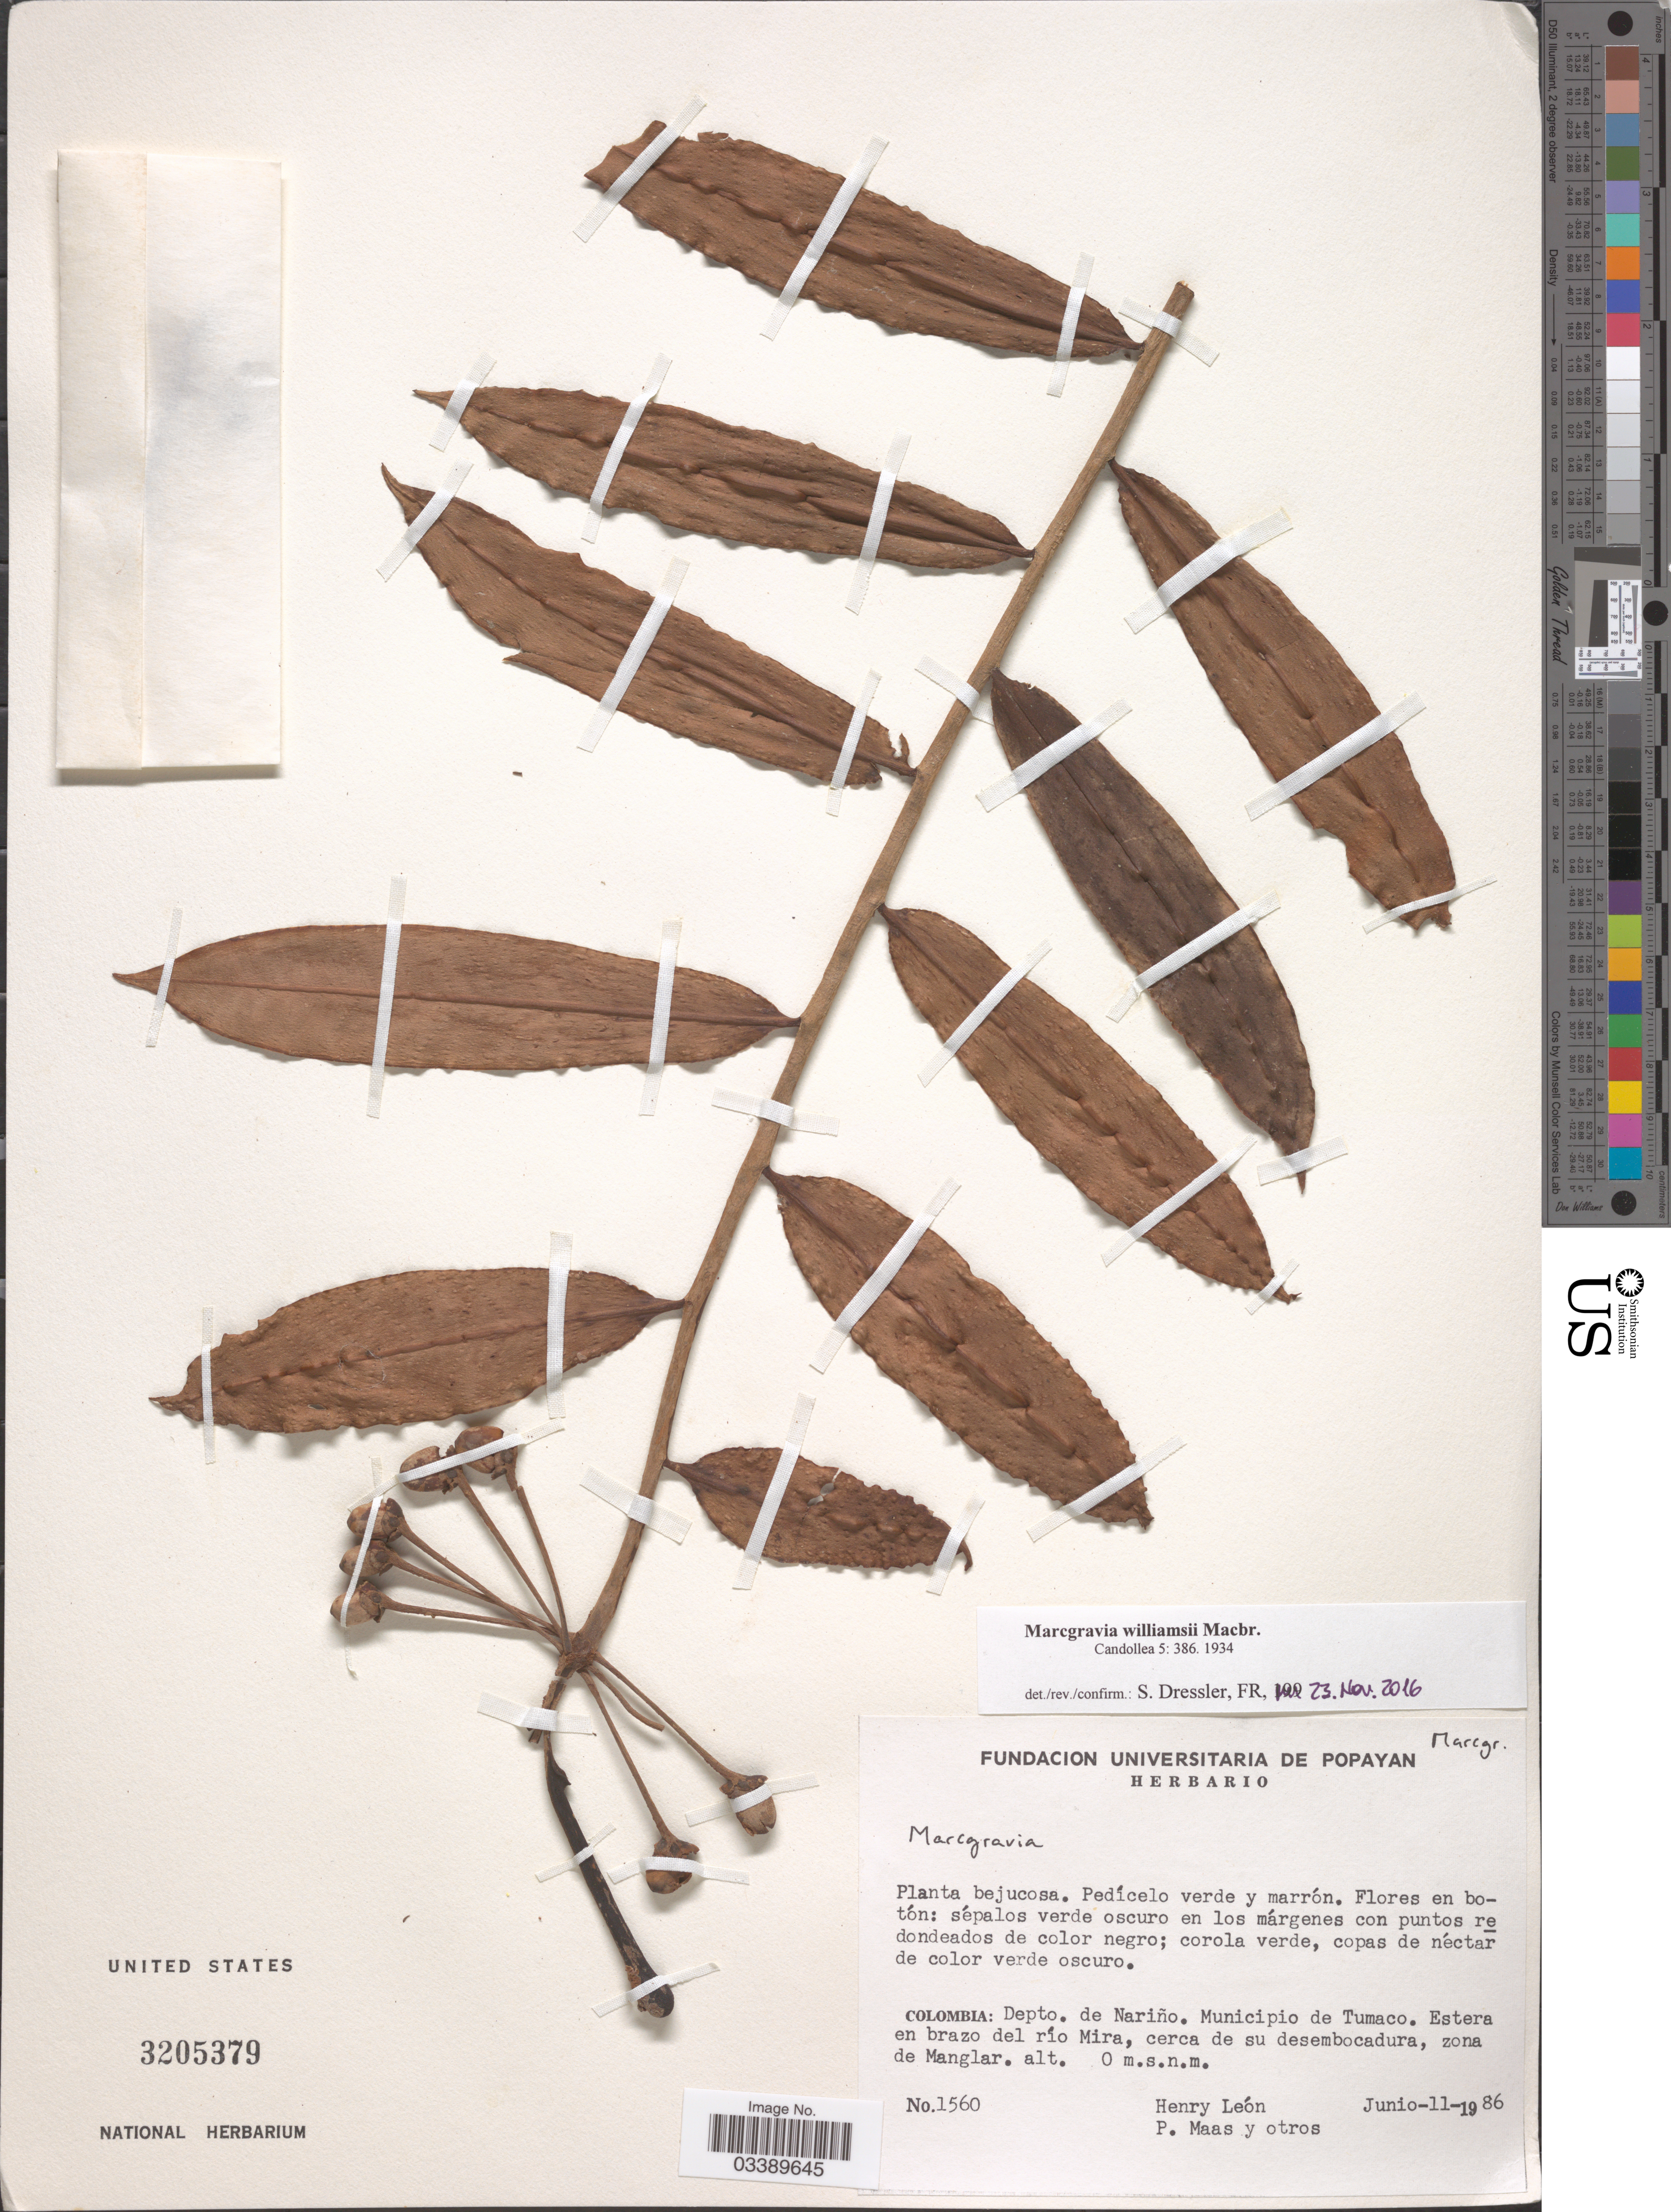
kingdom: Plantae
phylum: Tracheophyta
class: Magnoliopsida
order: Ericales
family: Marcgraviaceae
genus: Marcgravia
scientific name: Marcgravia williamsii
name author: J.F. Macbr.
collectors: Henry Leon, P. Maas & et al.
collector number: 1560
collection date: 1986-06-11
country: Colombia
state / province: Nariño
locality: Depto. de Nariño. Municipio de Tumaco. Estera en brazo del río Mira, cerca de su desembocadura, zona de Manglar.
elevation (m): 0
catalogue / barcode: US 3205379